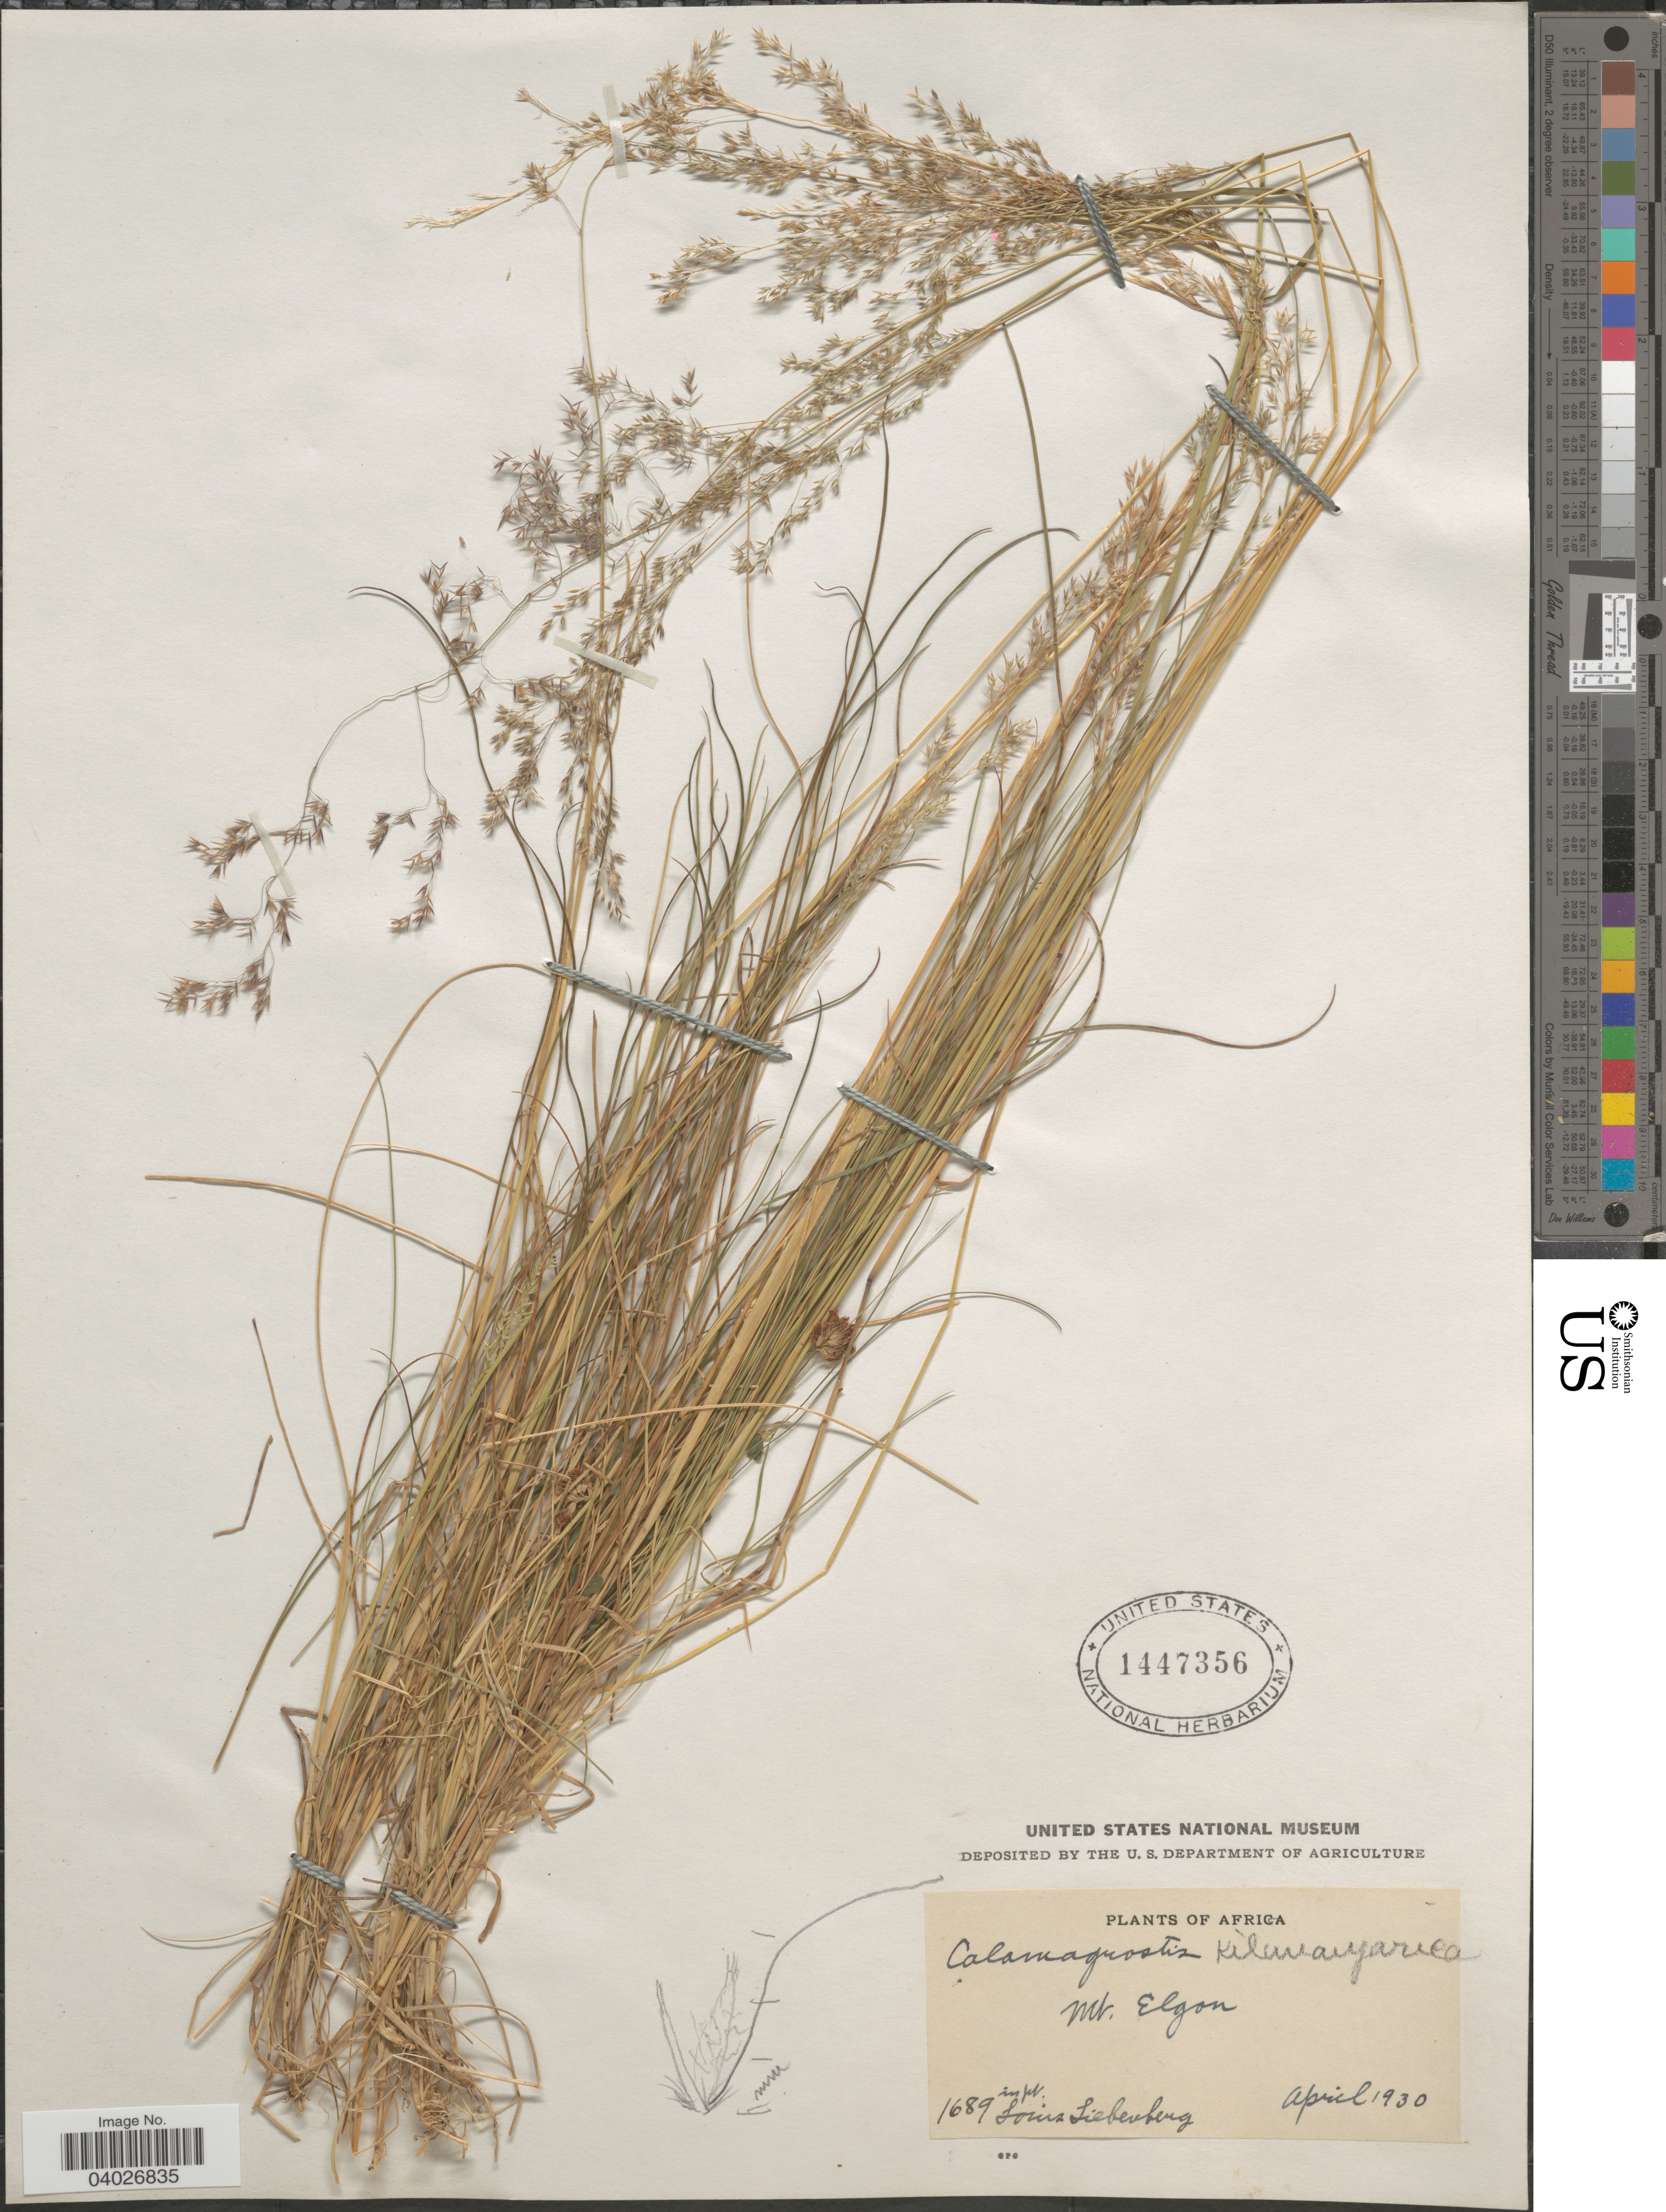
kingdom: Plantae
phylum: Tracheophyta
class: Liliopsida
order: Poales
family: Poaceae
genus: Agrostis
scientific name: Agrostis volkensii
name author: Stapf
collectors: L. Liebenberg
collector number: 1689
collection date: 1930-04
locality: Mt. Elgon.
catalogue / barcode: US 1447356